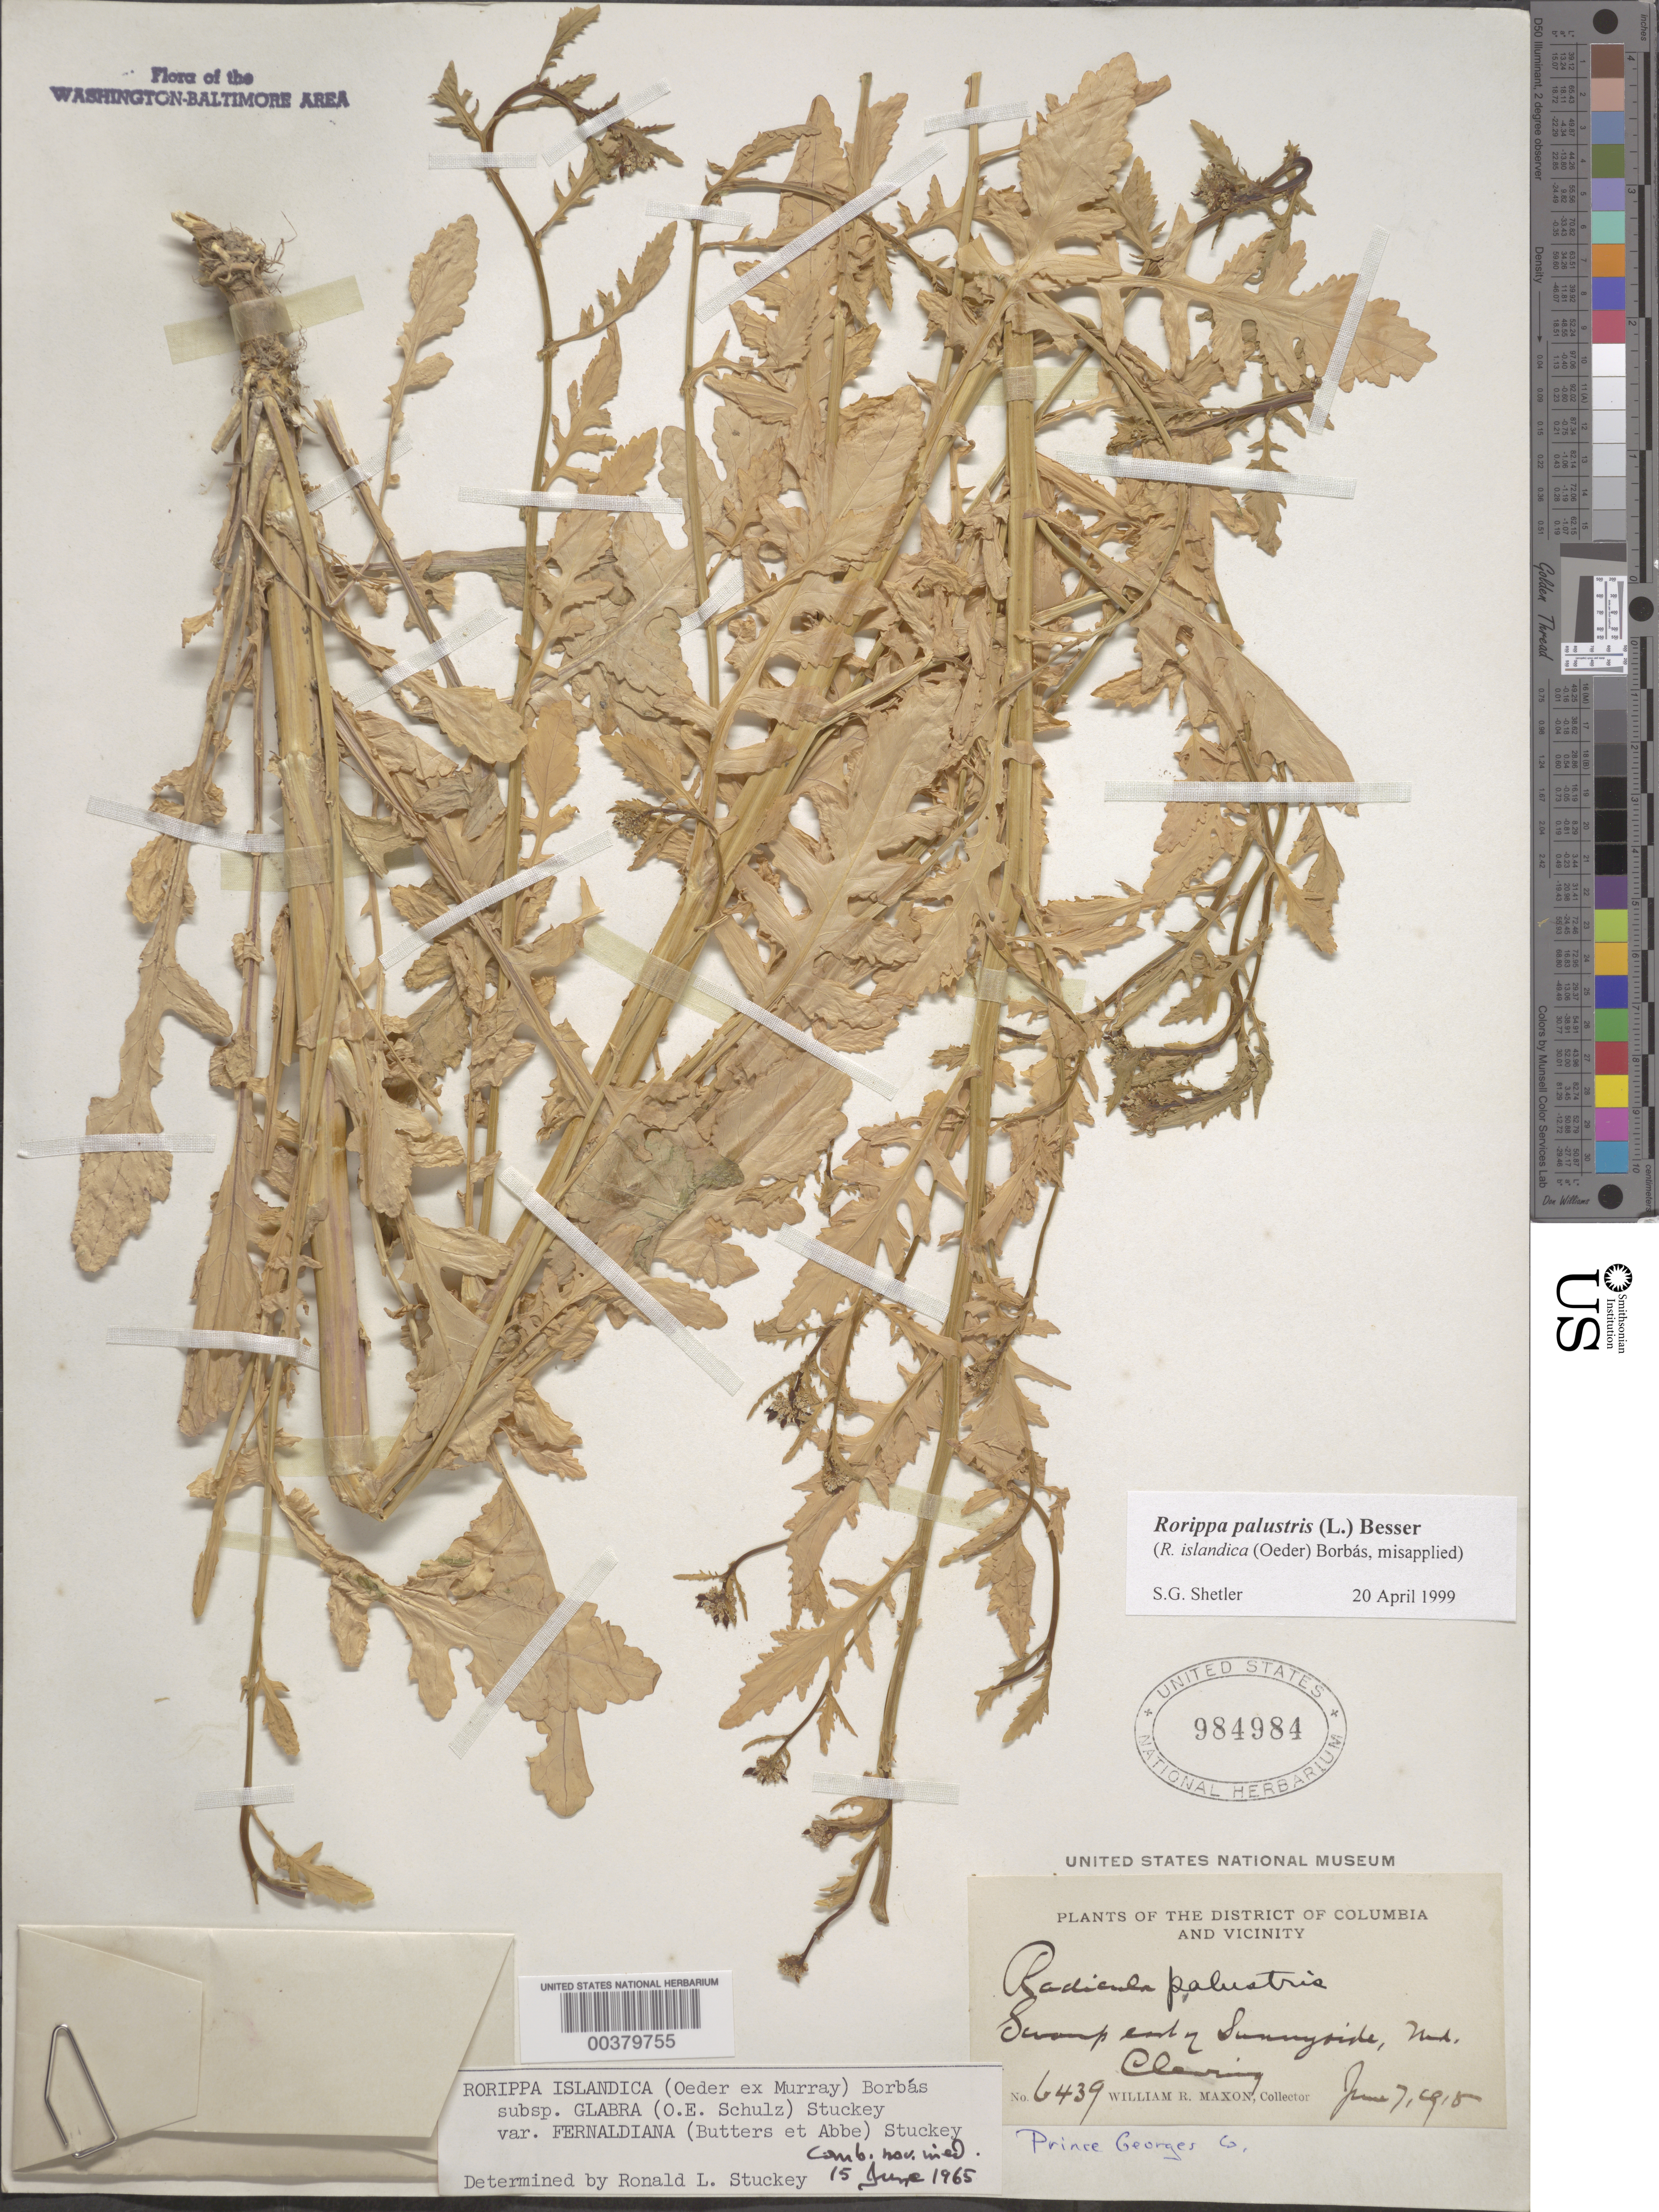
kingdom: Plantae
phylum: Tracheophyta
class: Magnoliopsida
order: Brassicales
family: Brassicaceae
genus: Rorippa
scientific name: Rorippa palustris var. fernaldiana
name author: (Butters & Abbe) Stuckey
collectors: W. R. Maxon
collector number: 6439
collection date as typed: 07 Jun 1918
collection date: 1918-06-07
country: United States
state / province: Maryland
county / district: Prince George's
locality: East of Sunnyside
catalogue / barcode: US 984984